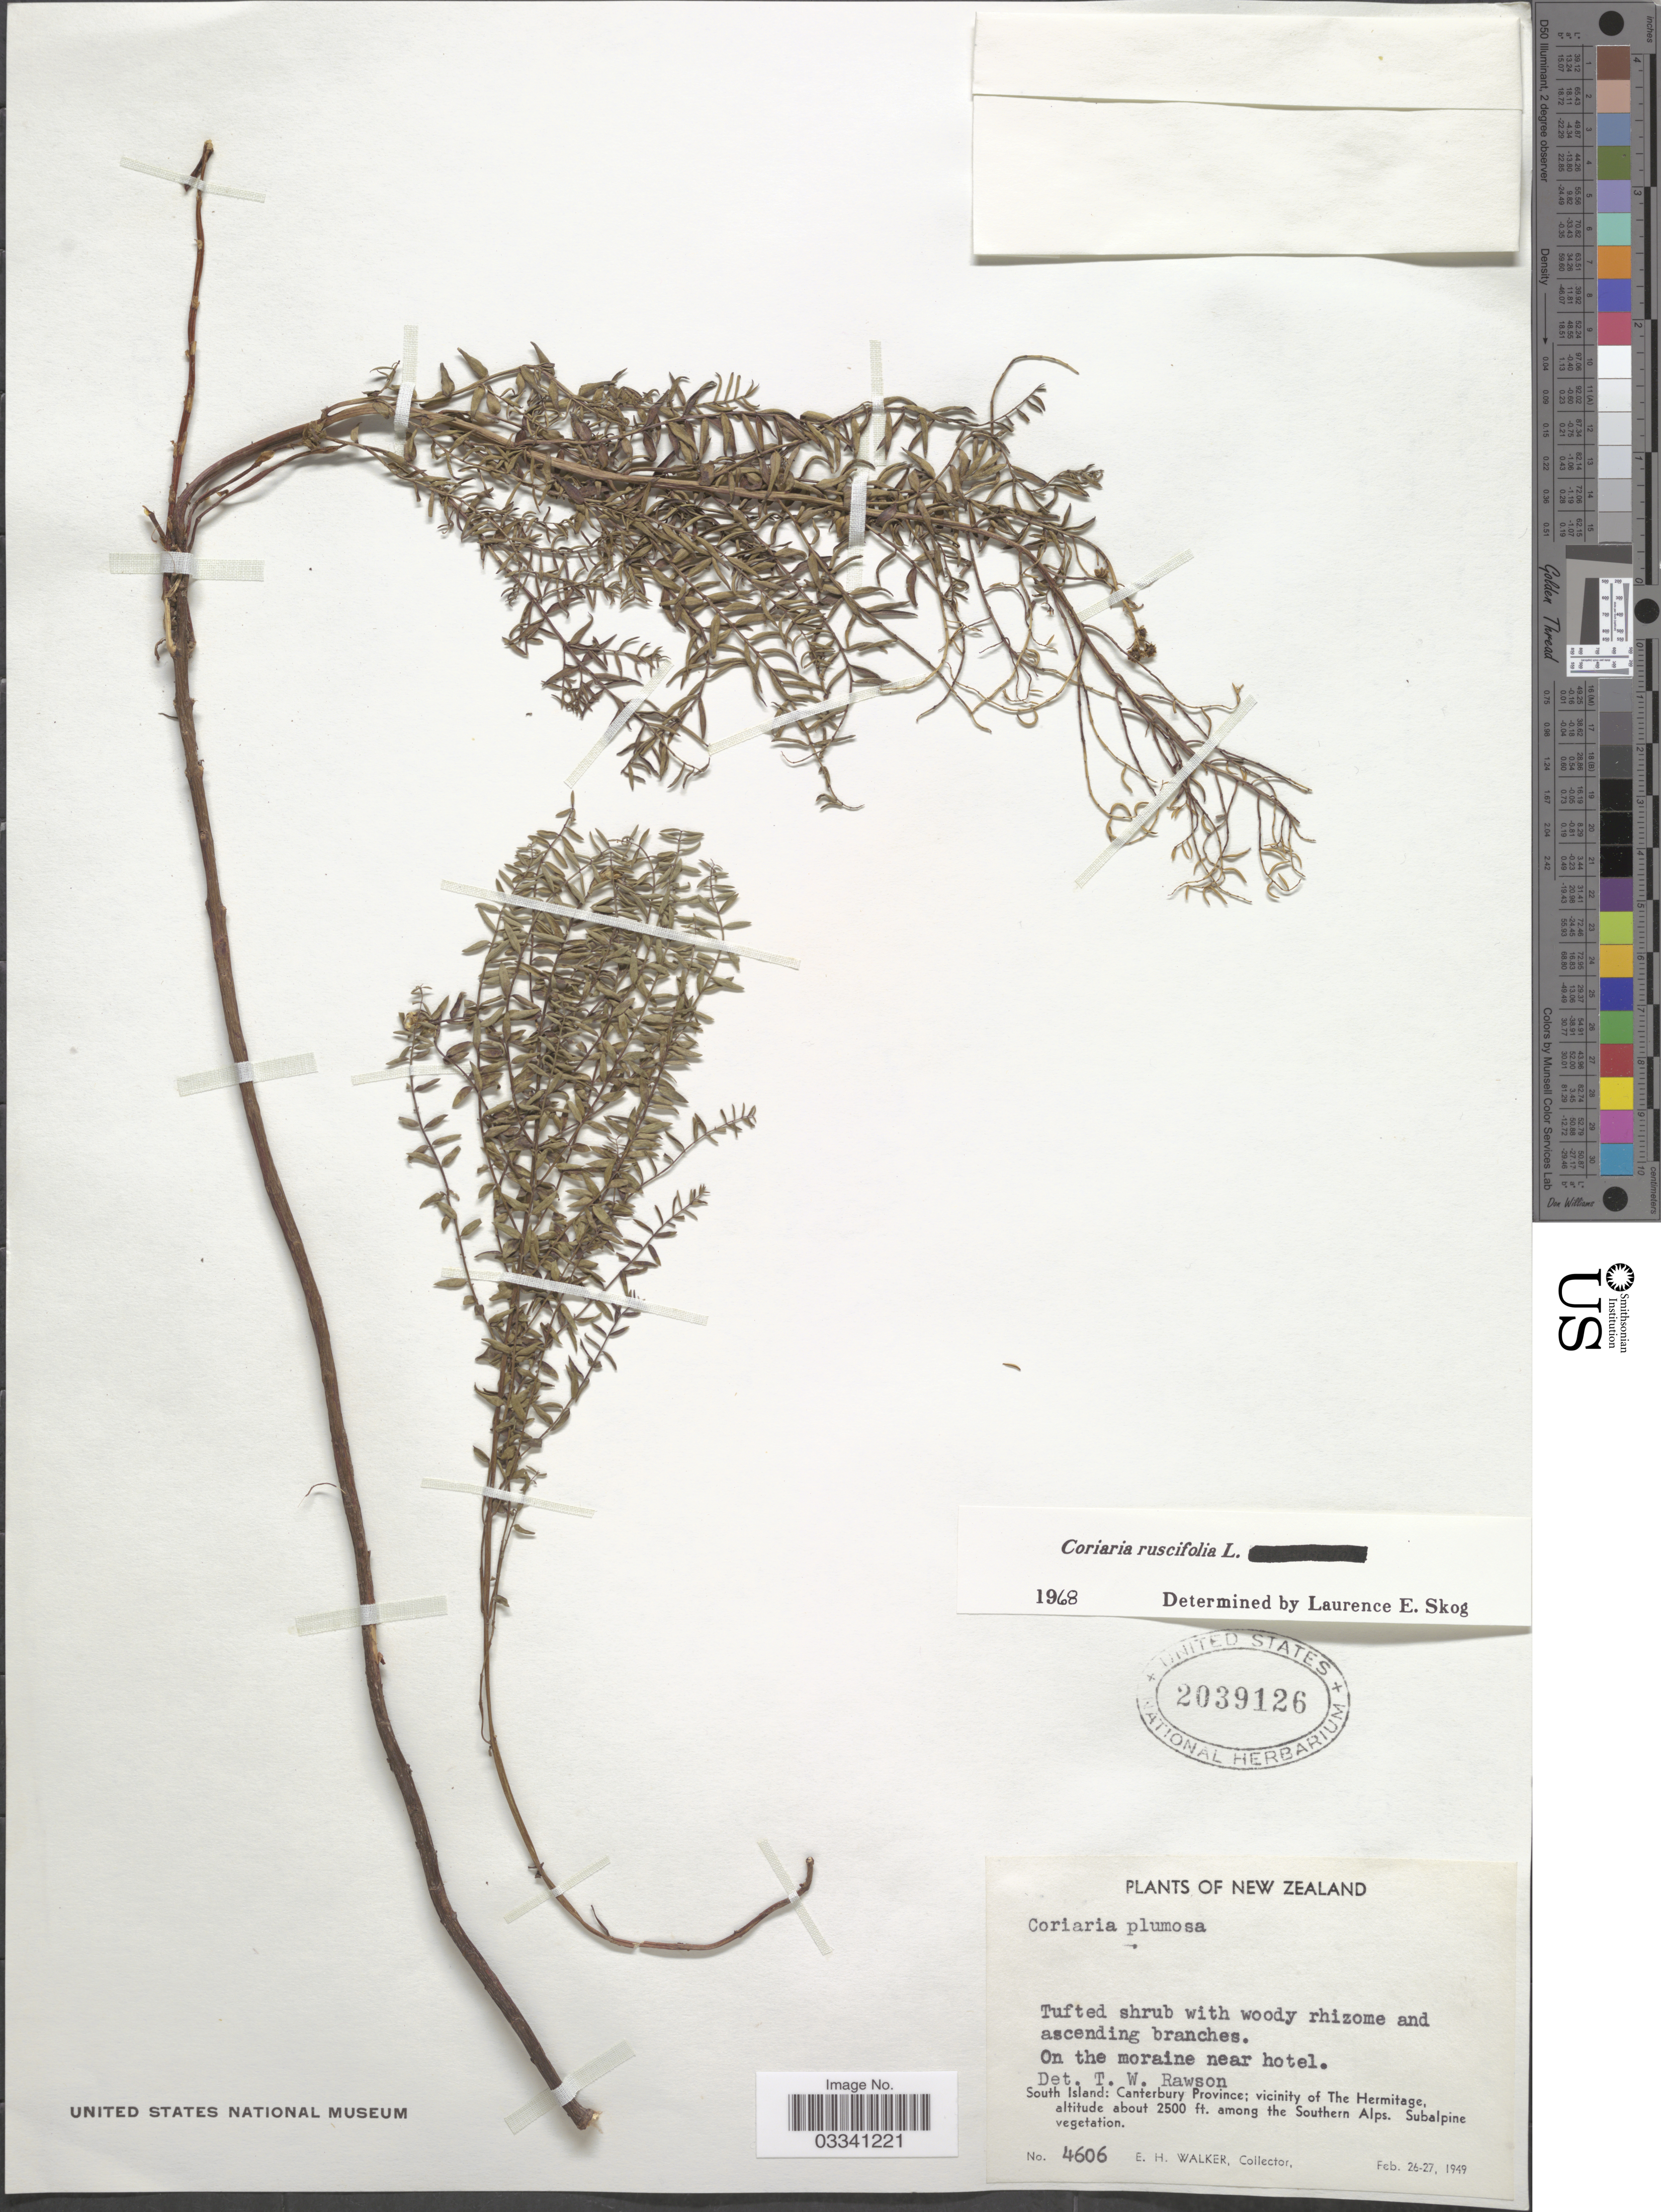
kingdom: Plantae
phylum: Tracheophyta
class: Magnoliopsida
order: Cucurbitales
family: Coriariaceae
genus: Coriaria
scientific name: Coriaria ruscifolia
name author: L.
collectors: E. H. Walker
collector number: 4606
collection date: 1949-02-26/1949-02-27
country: New Zealand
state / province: Canterbury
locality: South Island: vicinity of The Hermitage, among the Southern Alps.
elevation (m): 762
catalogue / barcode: US 2039126